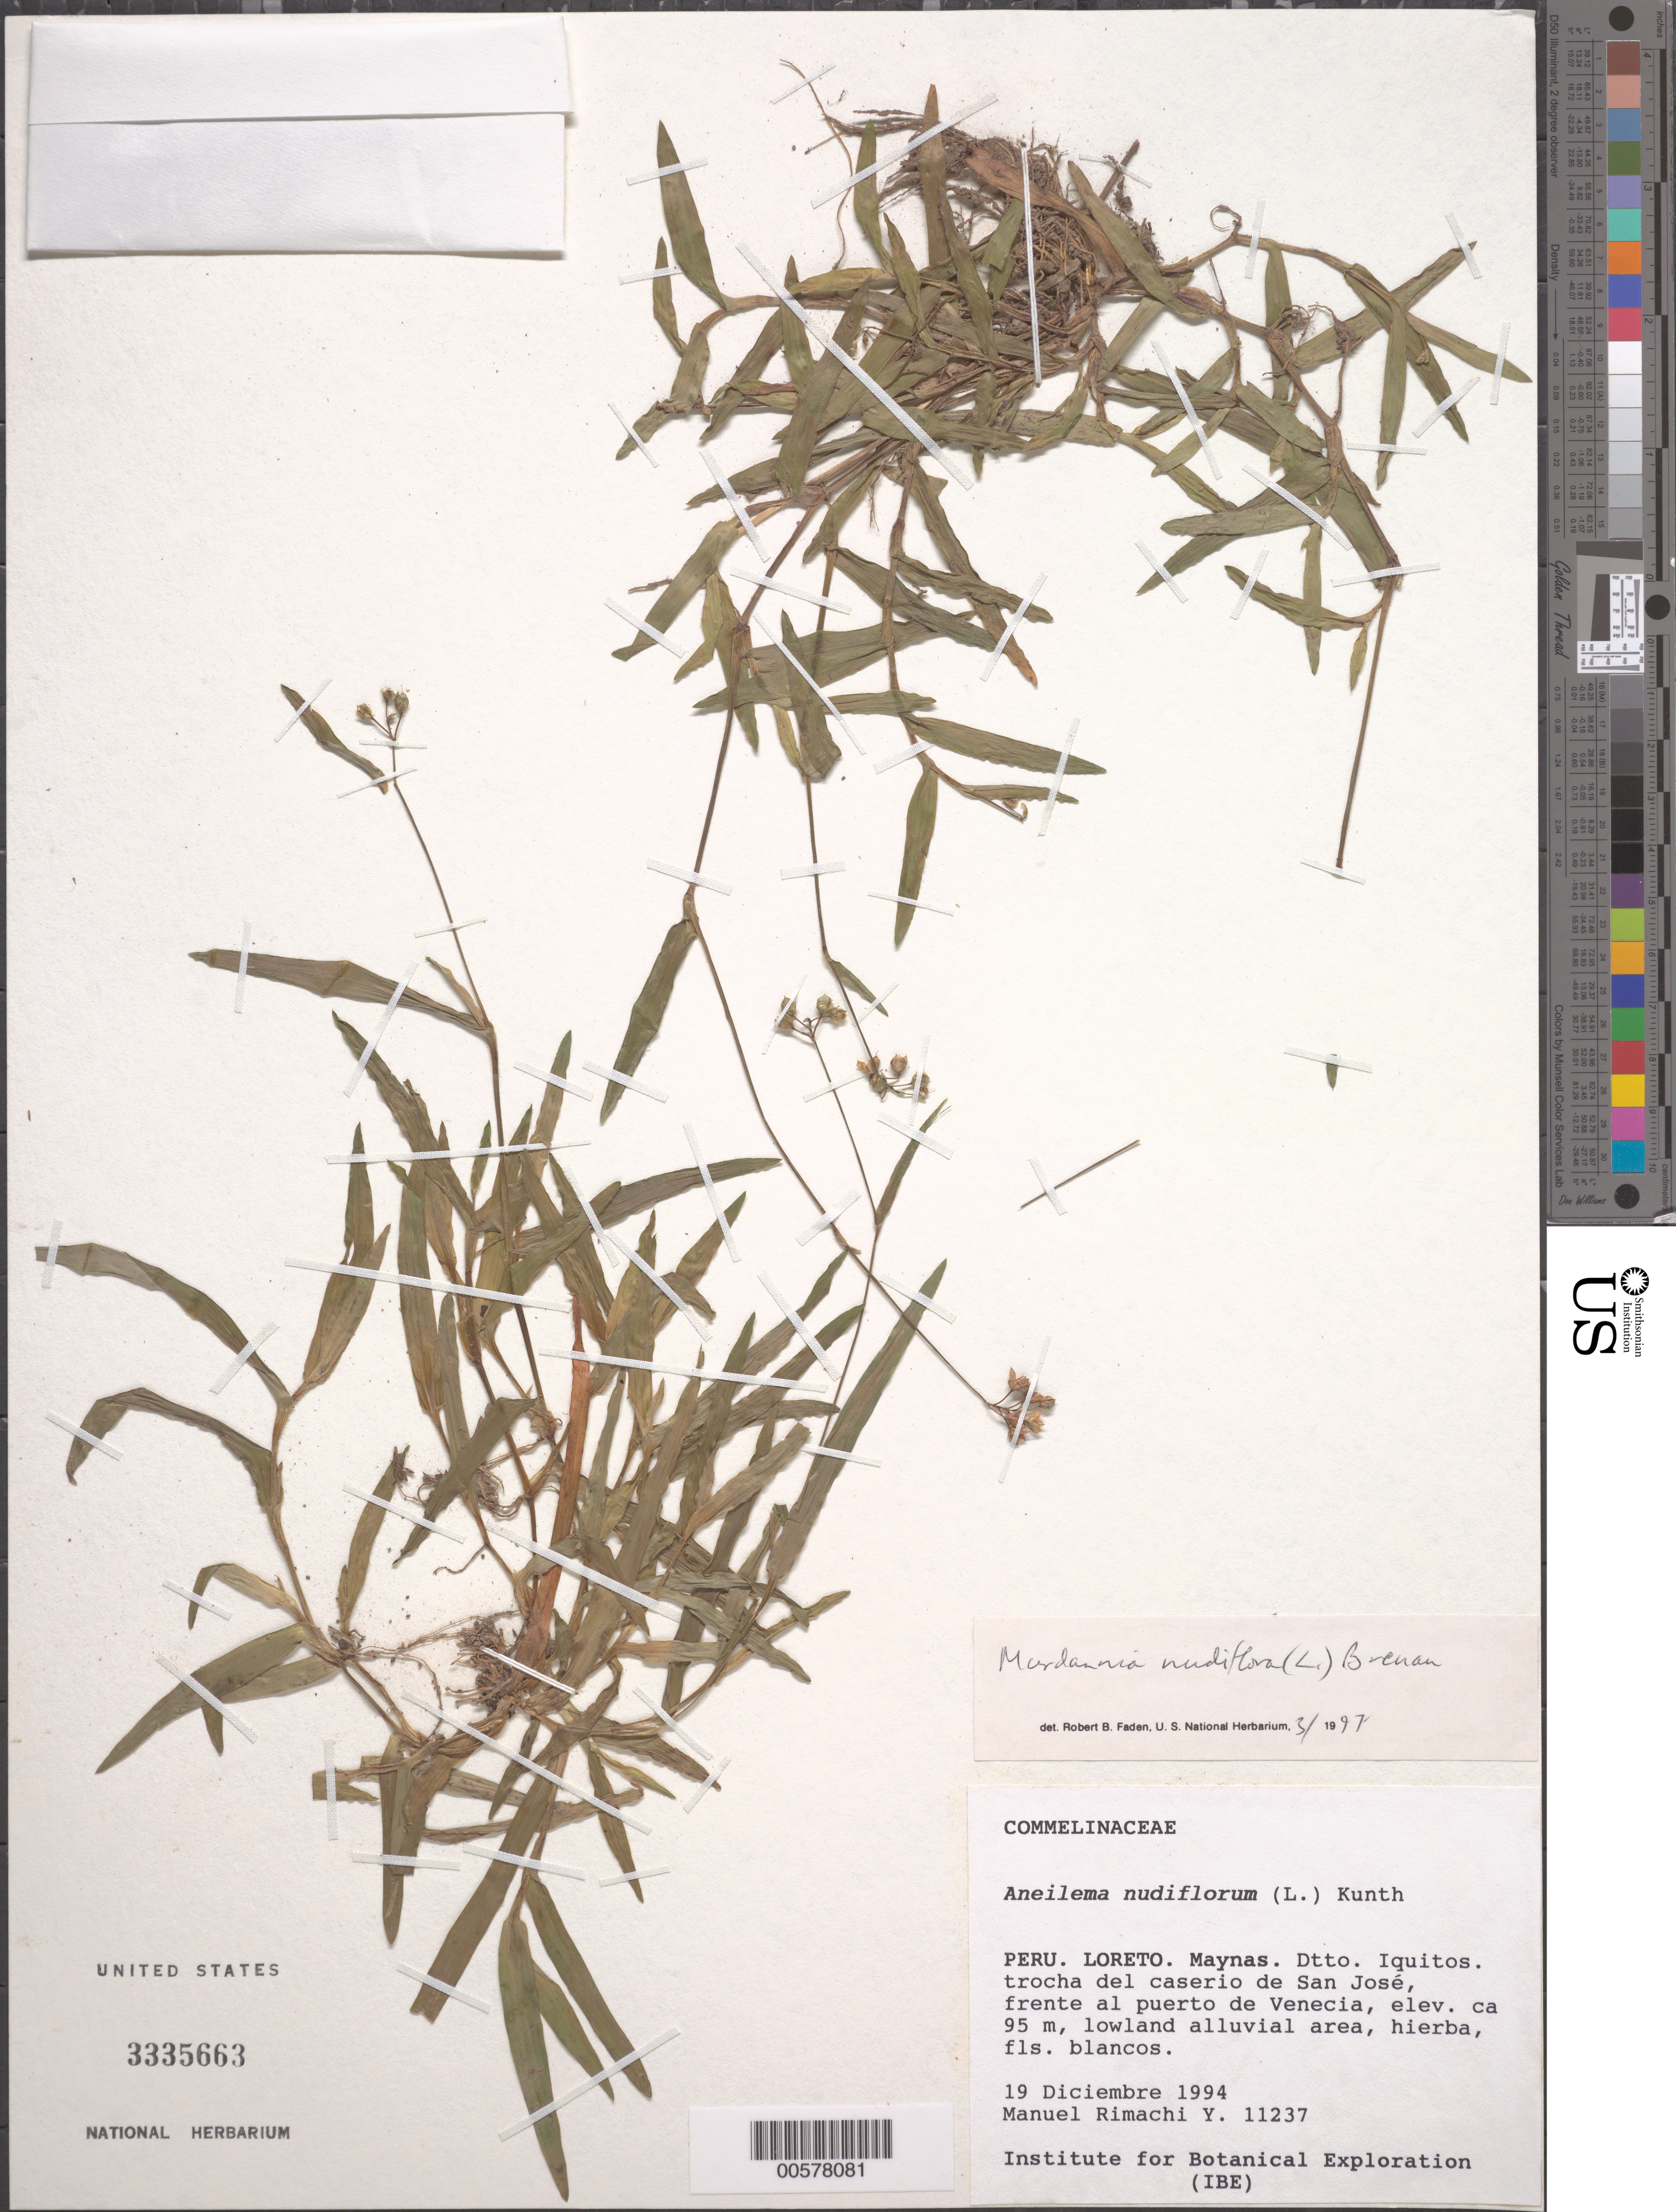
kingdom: Plantae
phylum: Tracheophyta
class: Liliopsida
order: Commelinales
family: Commelinaceae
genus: Murdannia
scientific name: Murdannia nudiflora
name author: (L.) Brenan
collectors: M. Rimachi Y.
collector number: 11237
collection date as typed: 19 Dec 1994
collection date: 1994-12-19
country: Peru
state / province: Loreto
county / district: Maynas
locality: Iquitos, san jose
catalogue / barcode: US 3335663